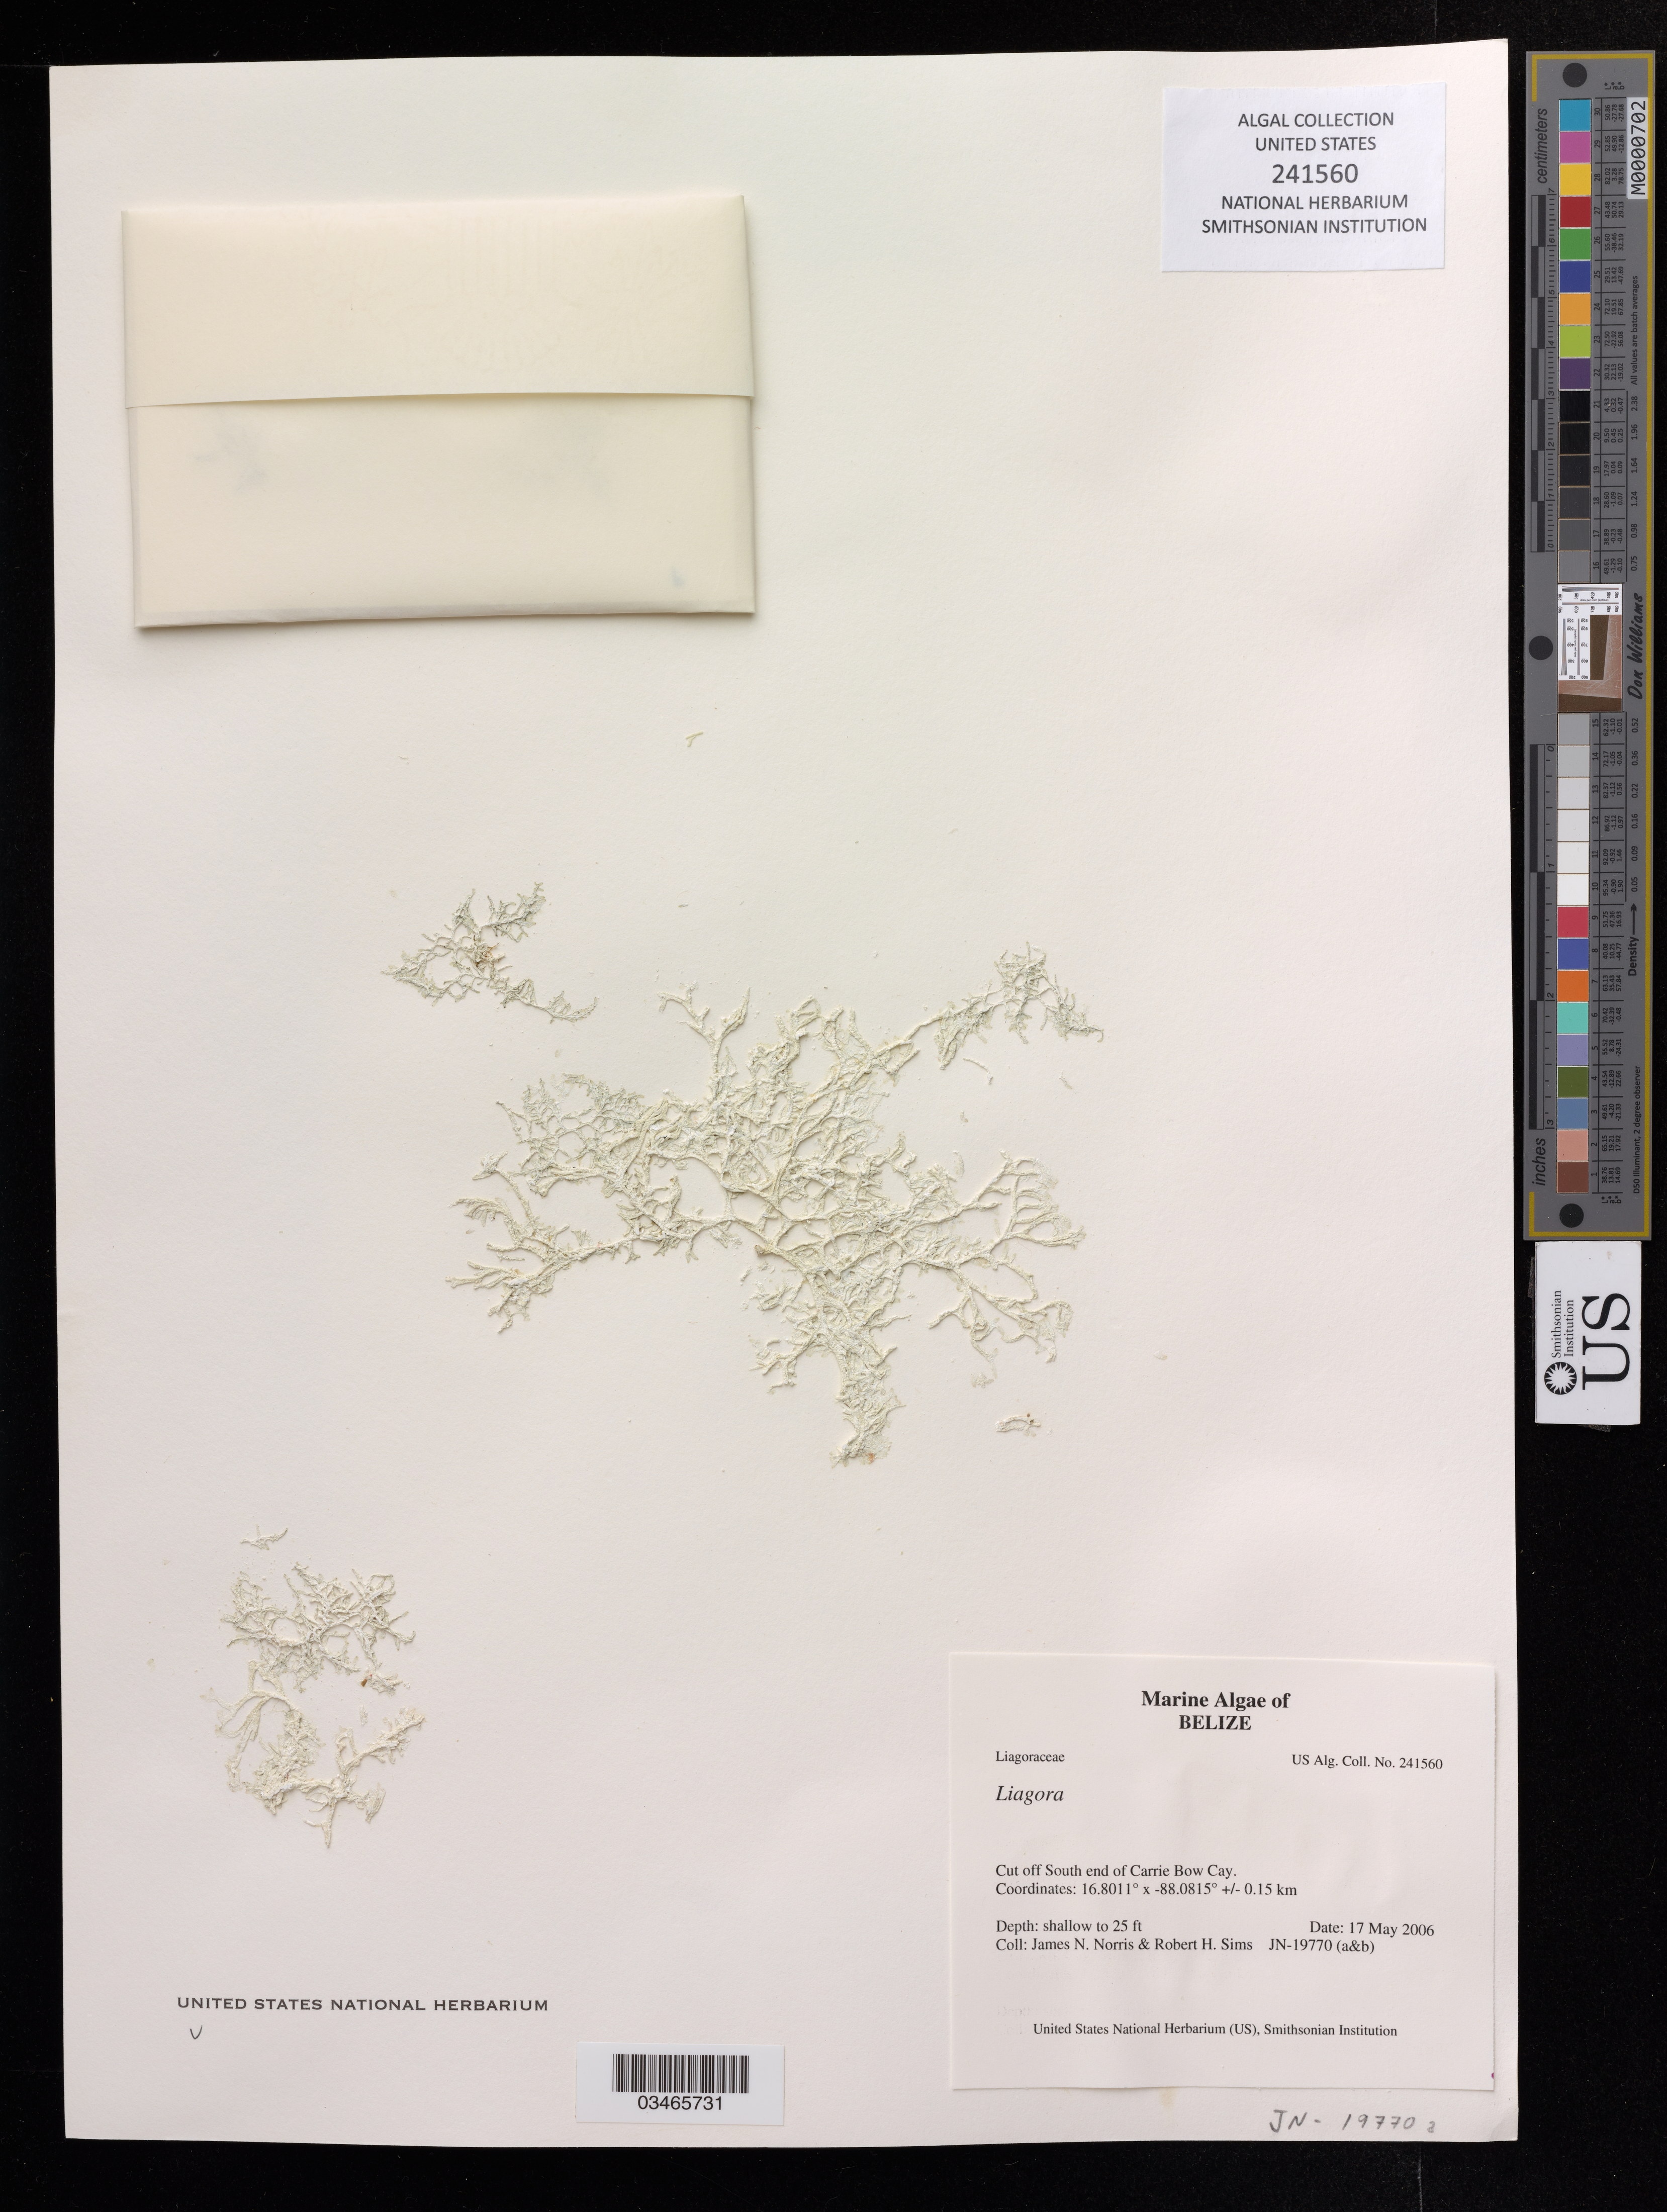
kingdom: Plantae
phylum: Rhodophyta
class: Florideophyceae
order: Nemaliales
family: Liagoraceae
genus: Liagora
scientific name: Liagora sp.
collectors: J. Norris & R. H. Sims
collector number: JN-19770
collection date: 2006-05-17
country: Belize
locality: Cut off South end of Carrie Bow Cay.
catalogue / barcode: US 241560